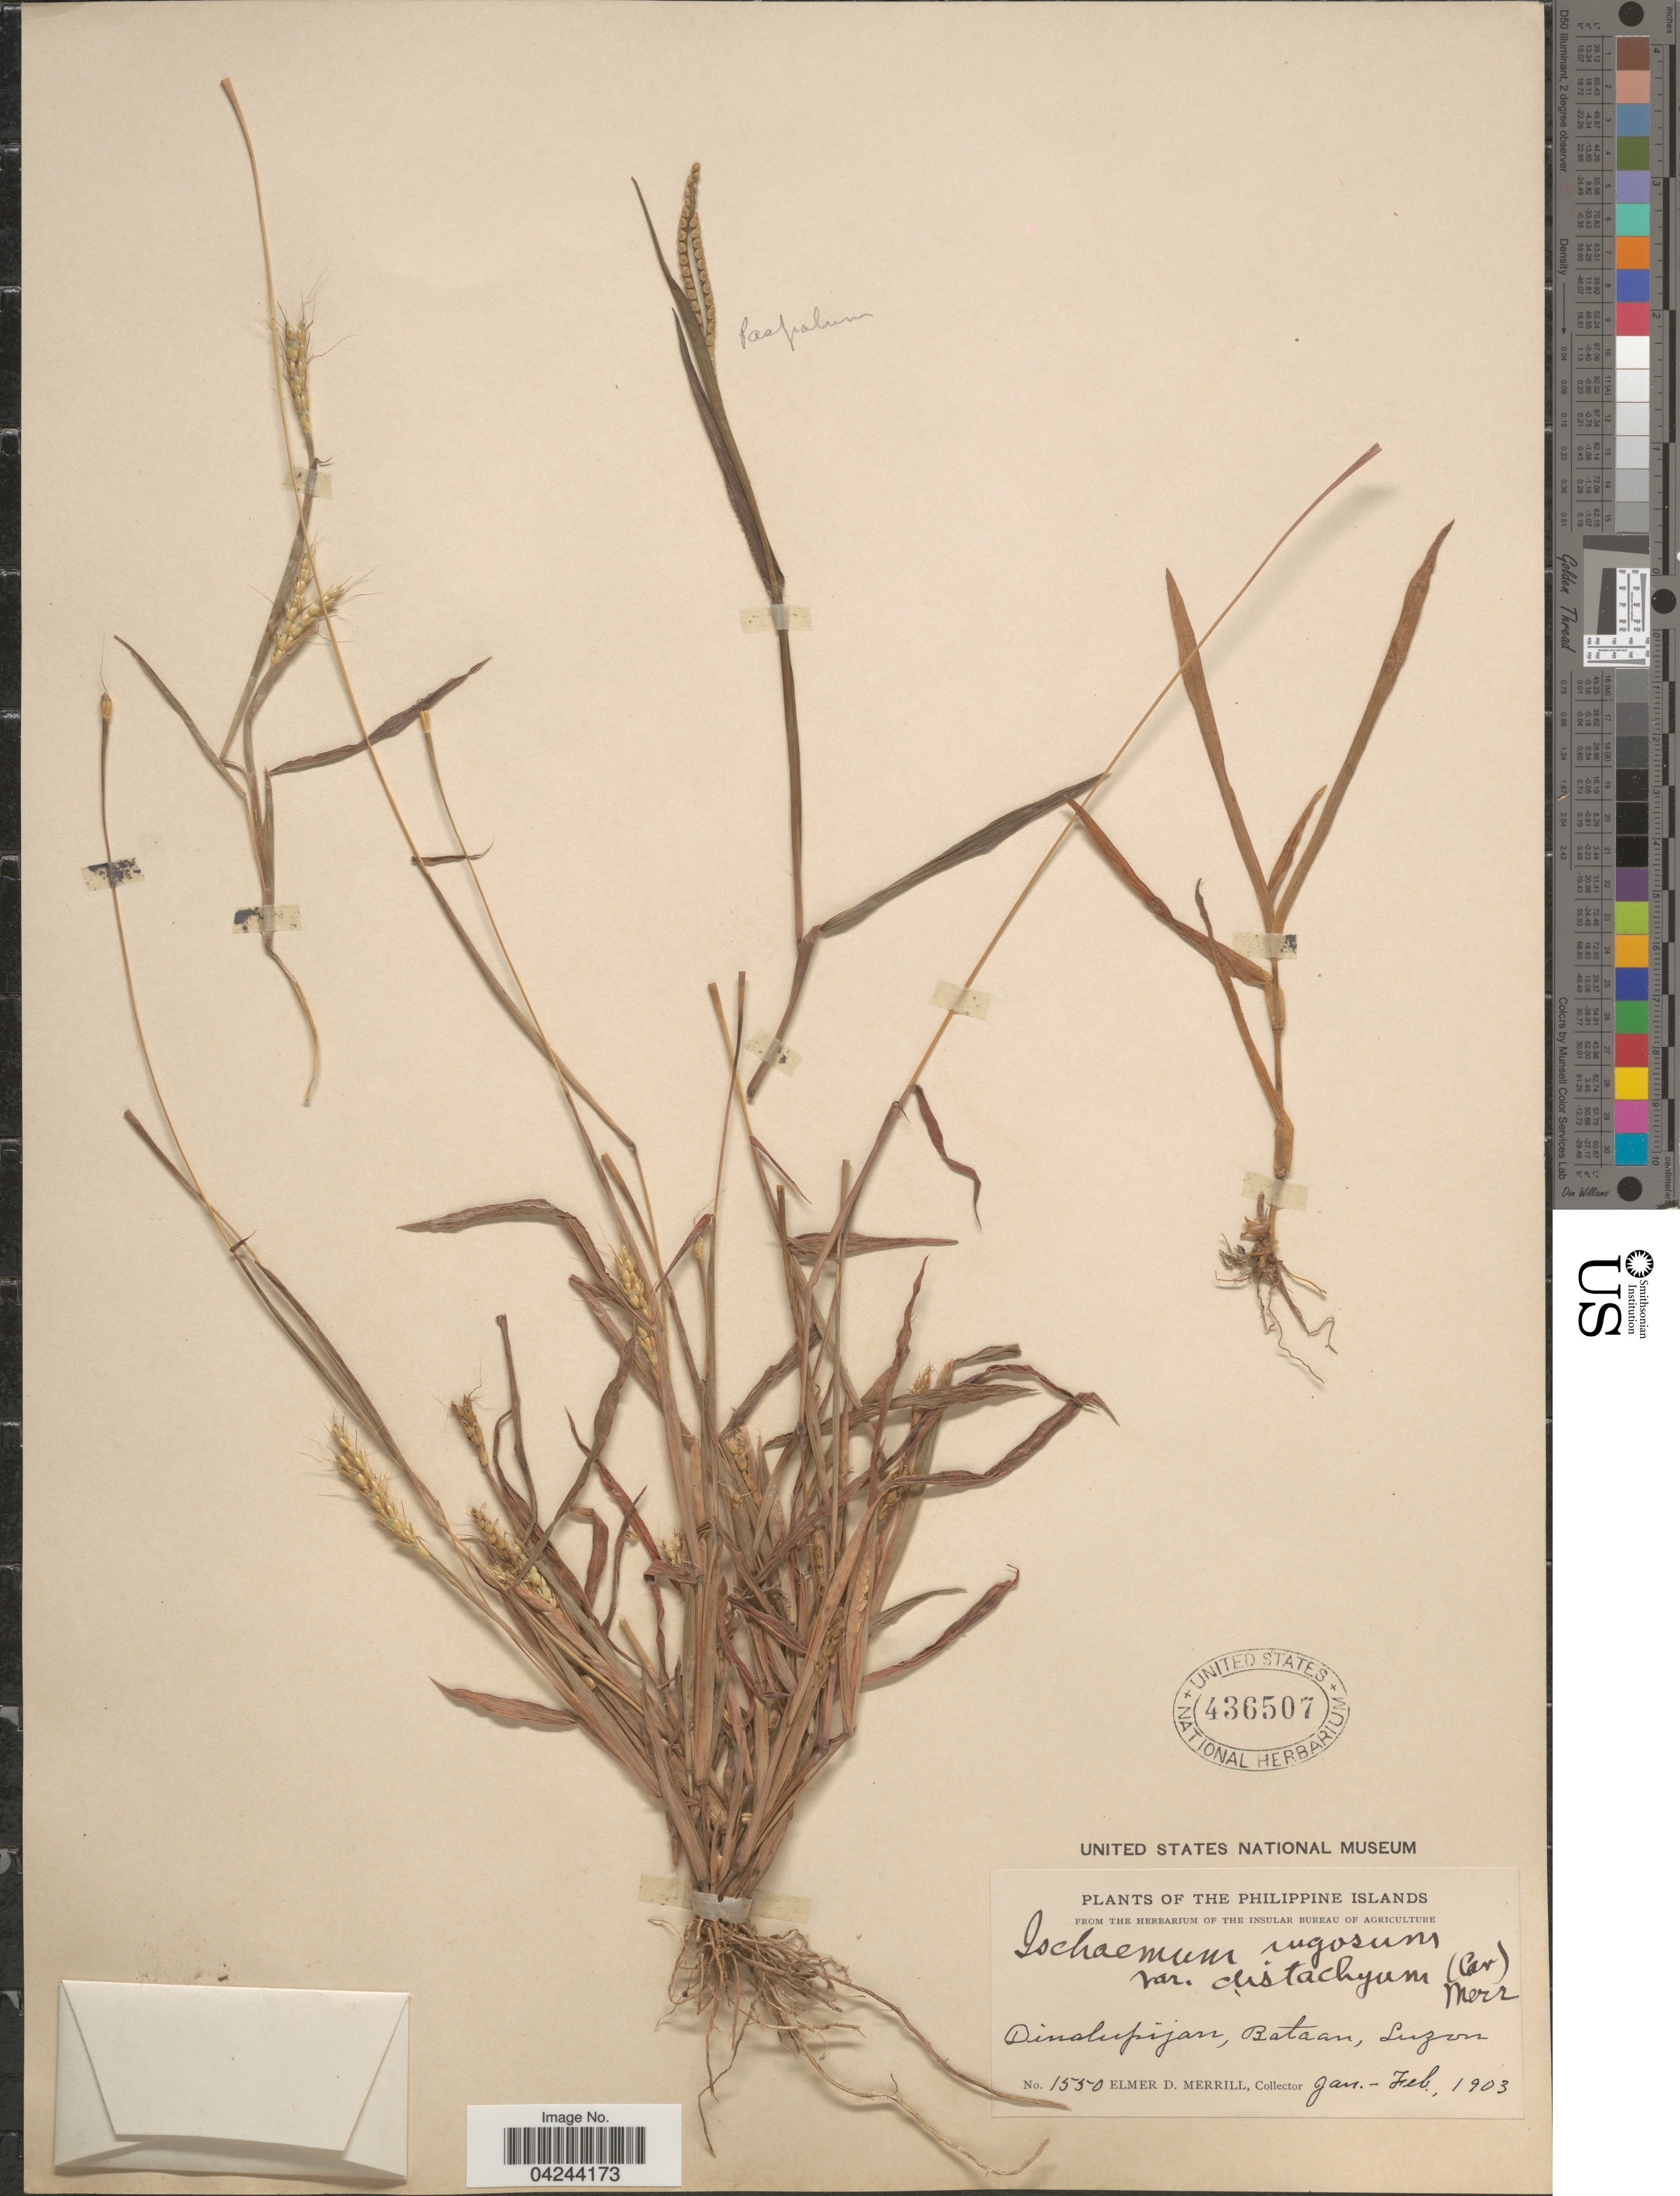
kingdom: Plantae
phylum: Tracheophyta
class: Liliopsida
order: Poales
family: Poaceae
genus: Ischaemum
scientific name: Ischaemum rugosum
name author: Salisb.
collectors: E. D. Merrill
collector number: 1550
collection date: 1903-01/1903-02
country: Philippines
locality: The Philippine Islands. Dinalupijan, Bataan, Luzon.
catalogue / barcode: US 436507